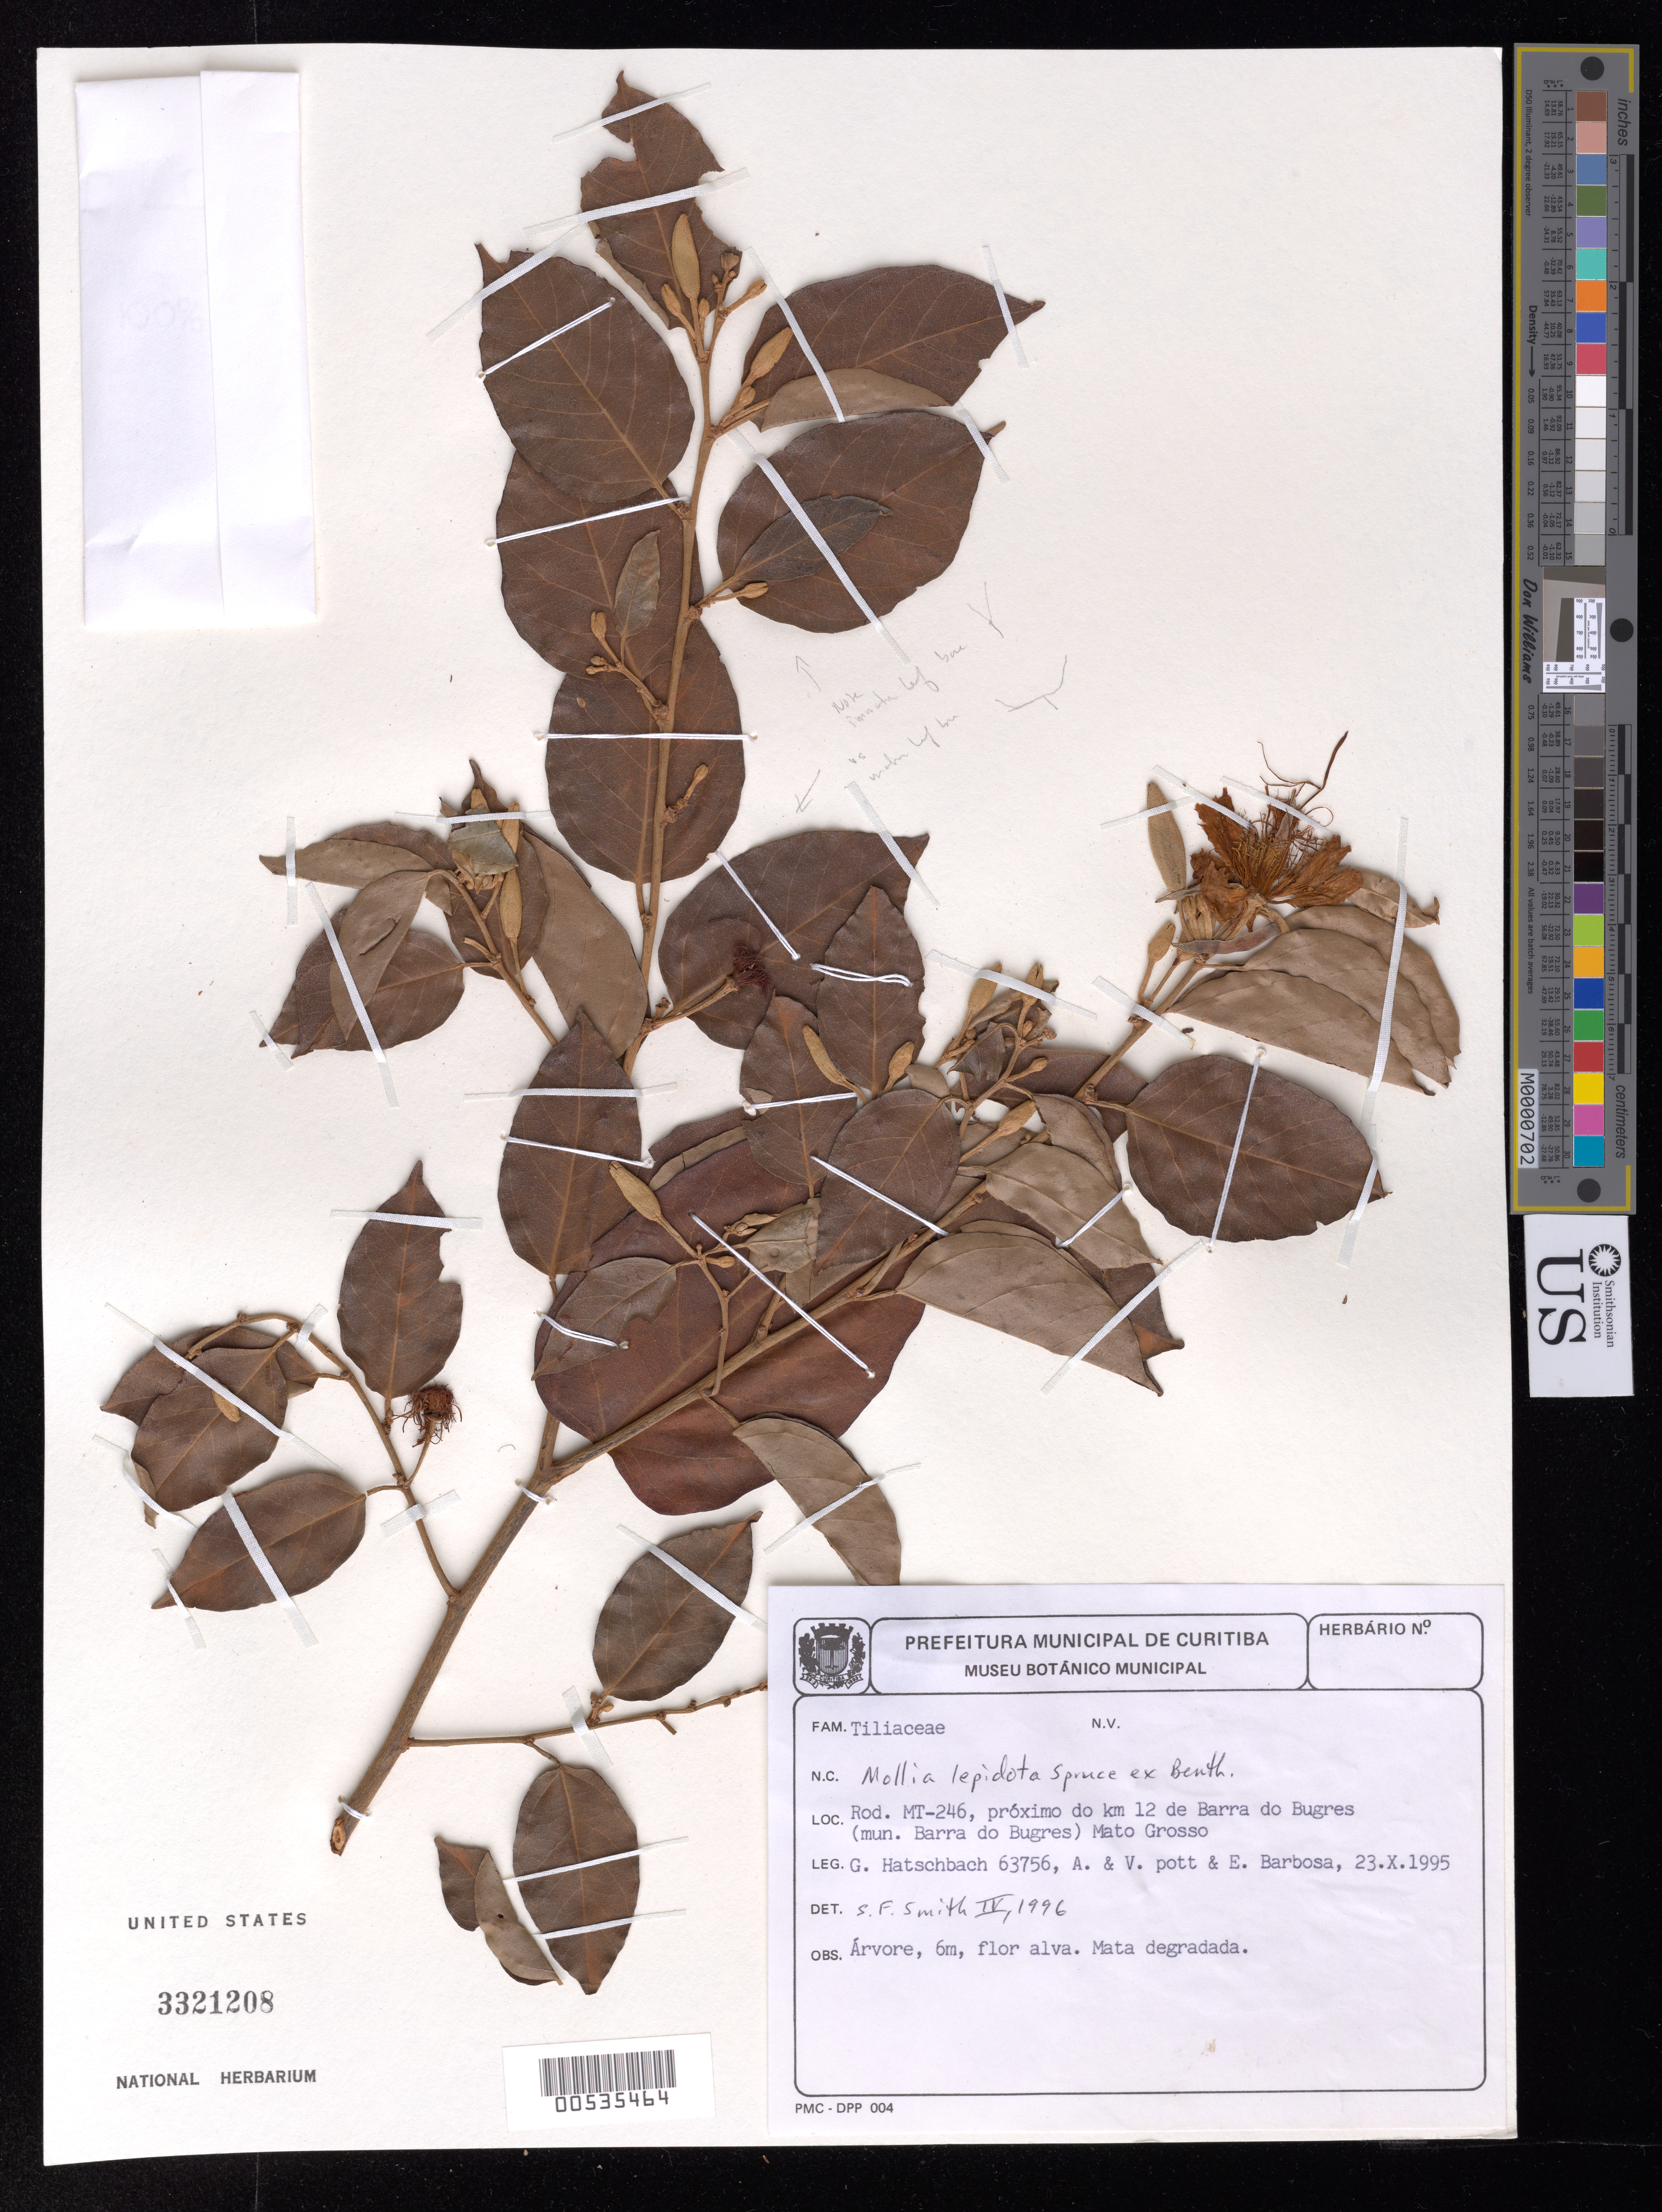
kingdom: Plantae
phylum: Tracheophyta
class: Magnoliopsida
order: Malvales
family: Malvaceae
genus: Mollia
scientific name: Mollia lepidota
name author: Spruce ex Benth.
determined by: Smith, Stephen F., (US), NMNH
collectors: G. Hatschbach, A. Pott, V. J. Pott & E. L. Barbosa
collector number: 63756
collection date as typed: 23 Oct 1995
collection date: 1995-10-23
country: Brazil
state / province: Mato Grosso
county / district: Barra do Bugres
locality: Rod. MT-246, próximo do km 12 de Barra do Bugres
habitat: Mata degredada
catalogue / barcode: US 3321208